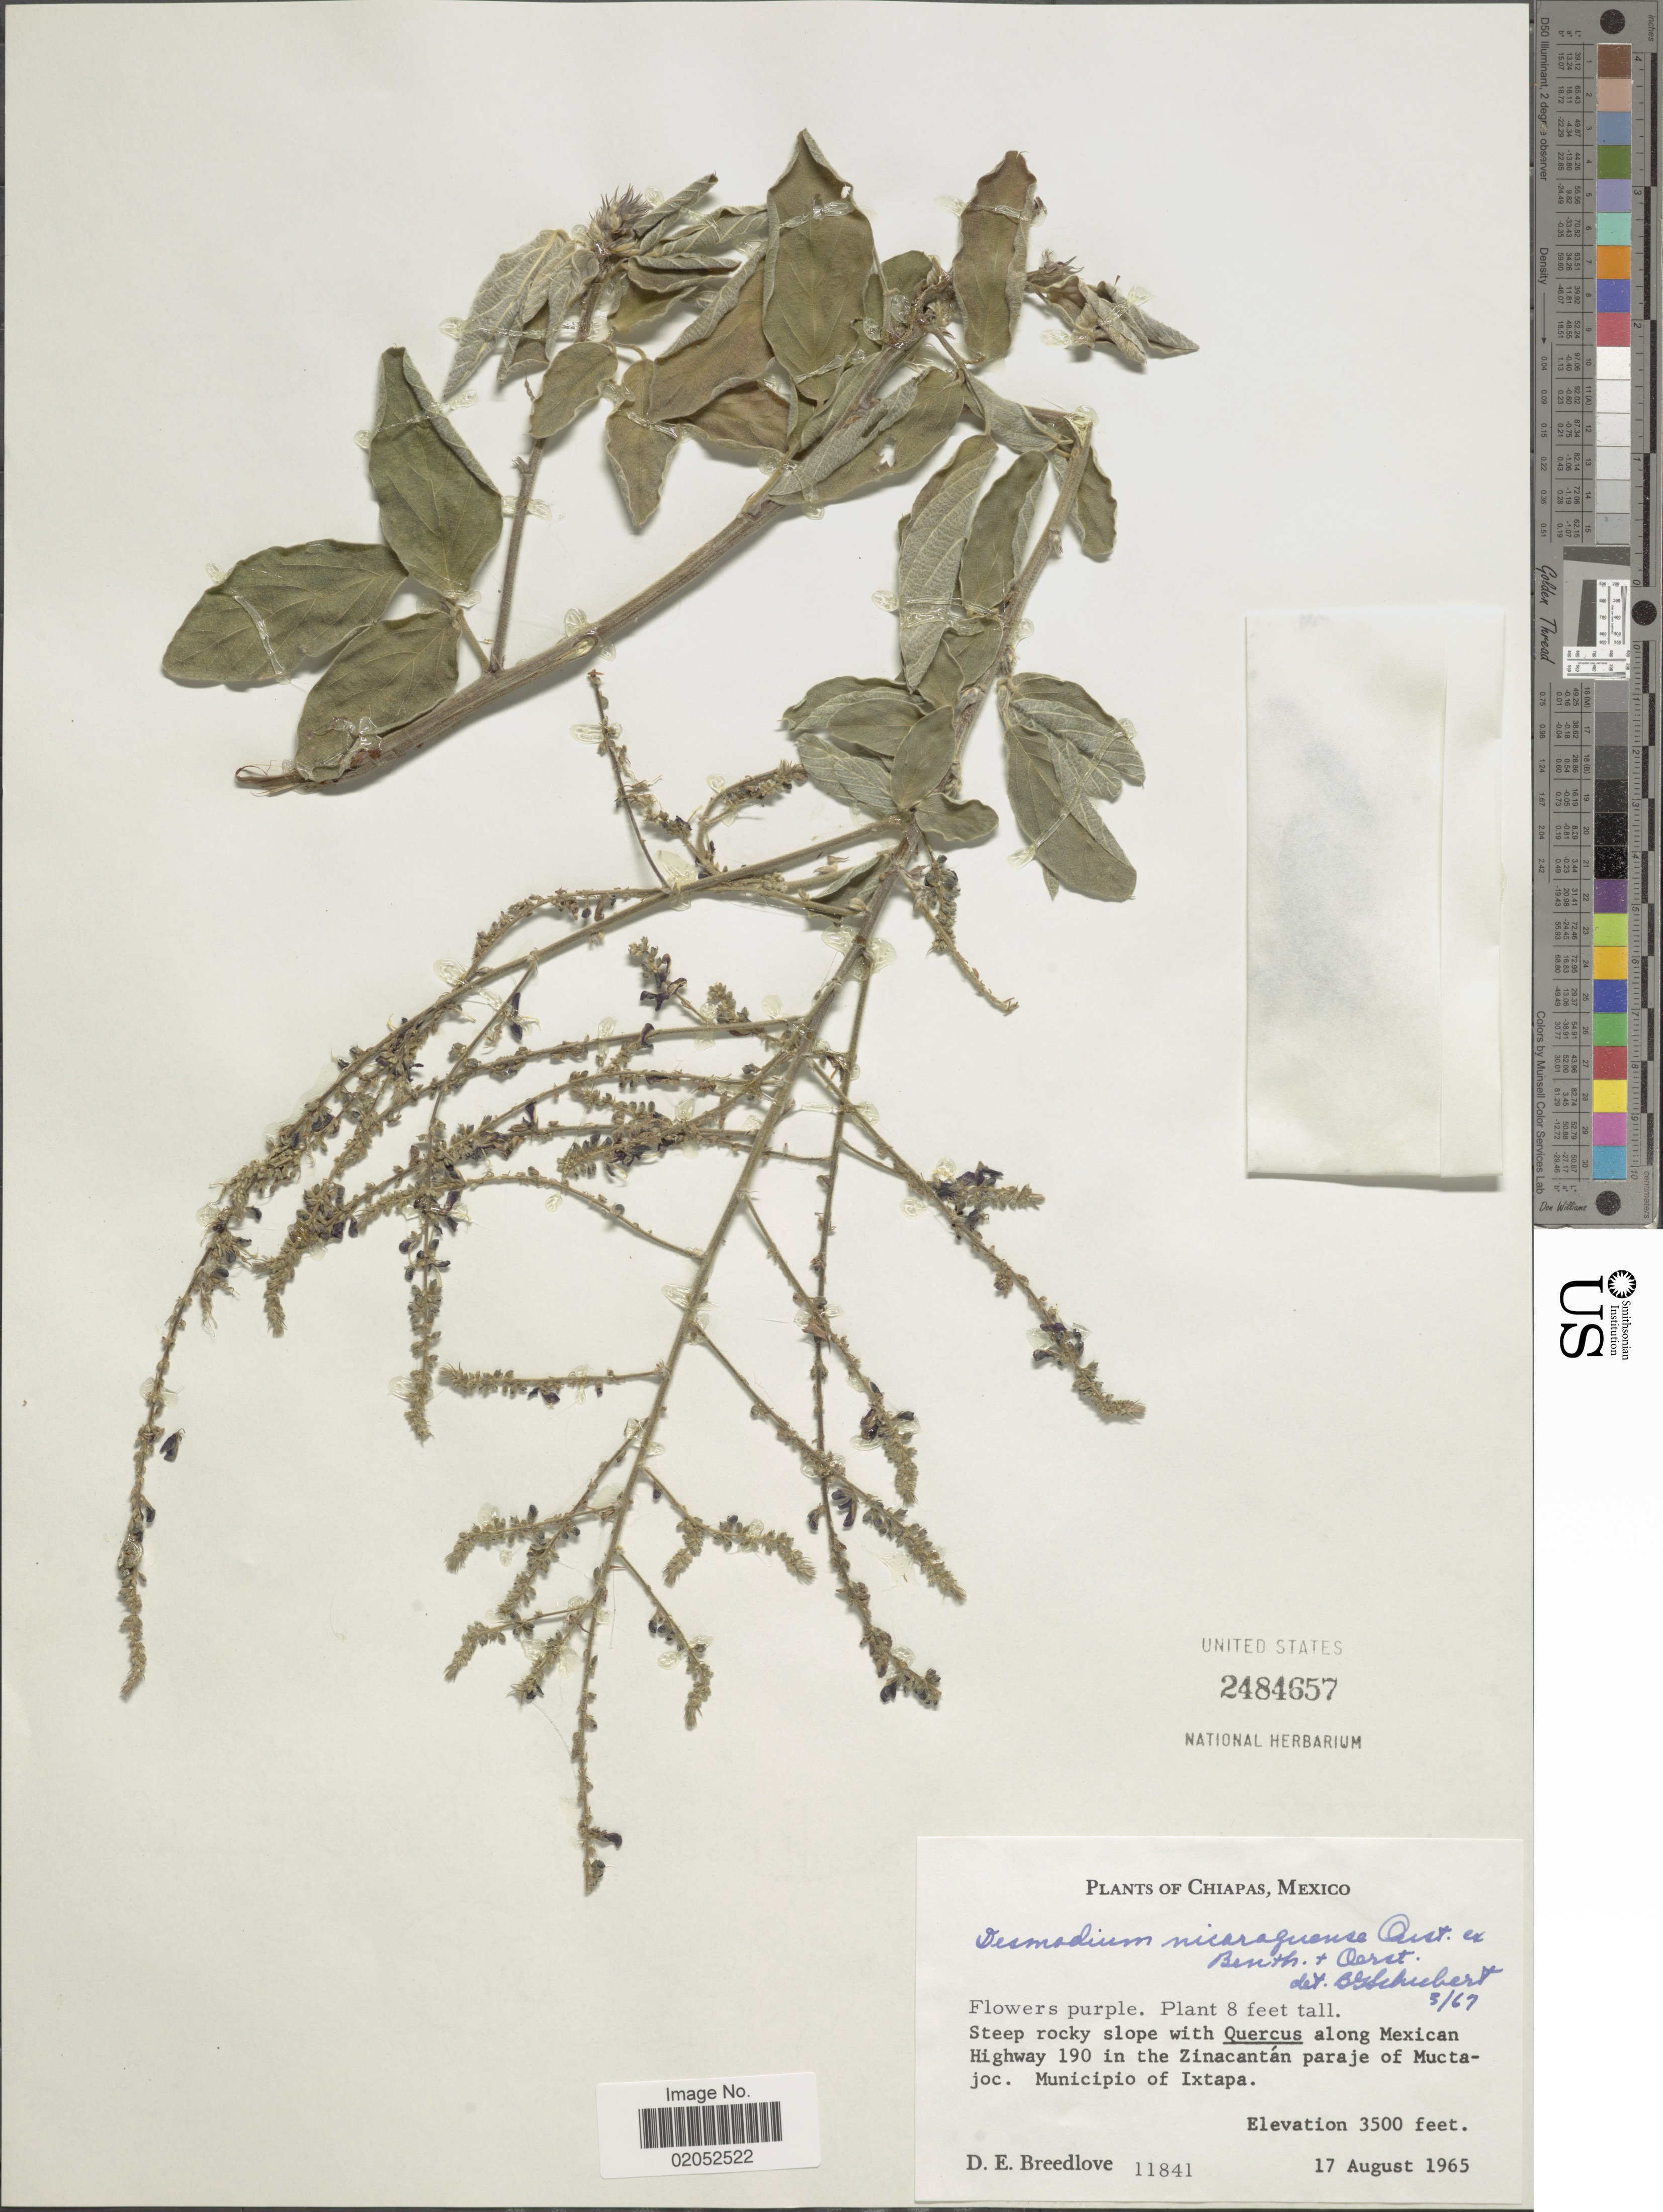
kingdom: Plantae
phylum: Tracheophyta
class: Magnoliopsida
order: Fabales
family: Fabaceae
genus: Desmodium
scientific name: Desmodium nicaraguense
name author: Oerst.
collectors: D. E. Breedlove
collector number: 11841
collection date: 1965-08-17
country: Mexico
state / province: Chiapas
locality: Chiapas. Highway 190 in the Zinacantan paraje of Muctajoc.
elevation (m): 1067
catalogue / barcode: US 2484657